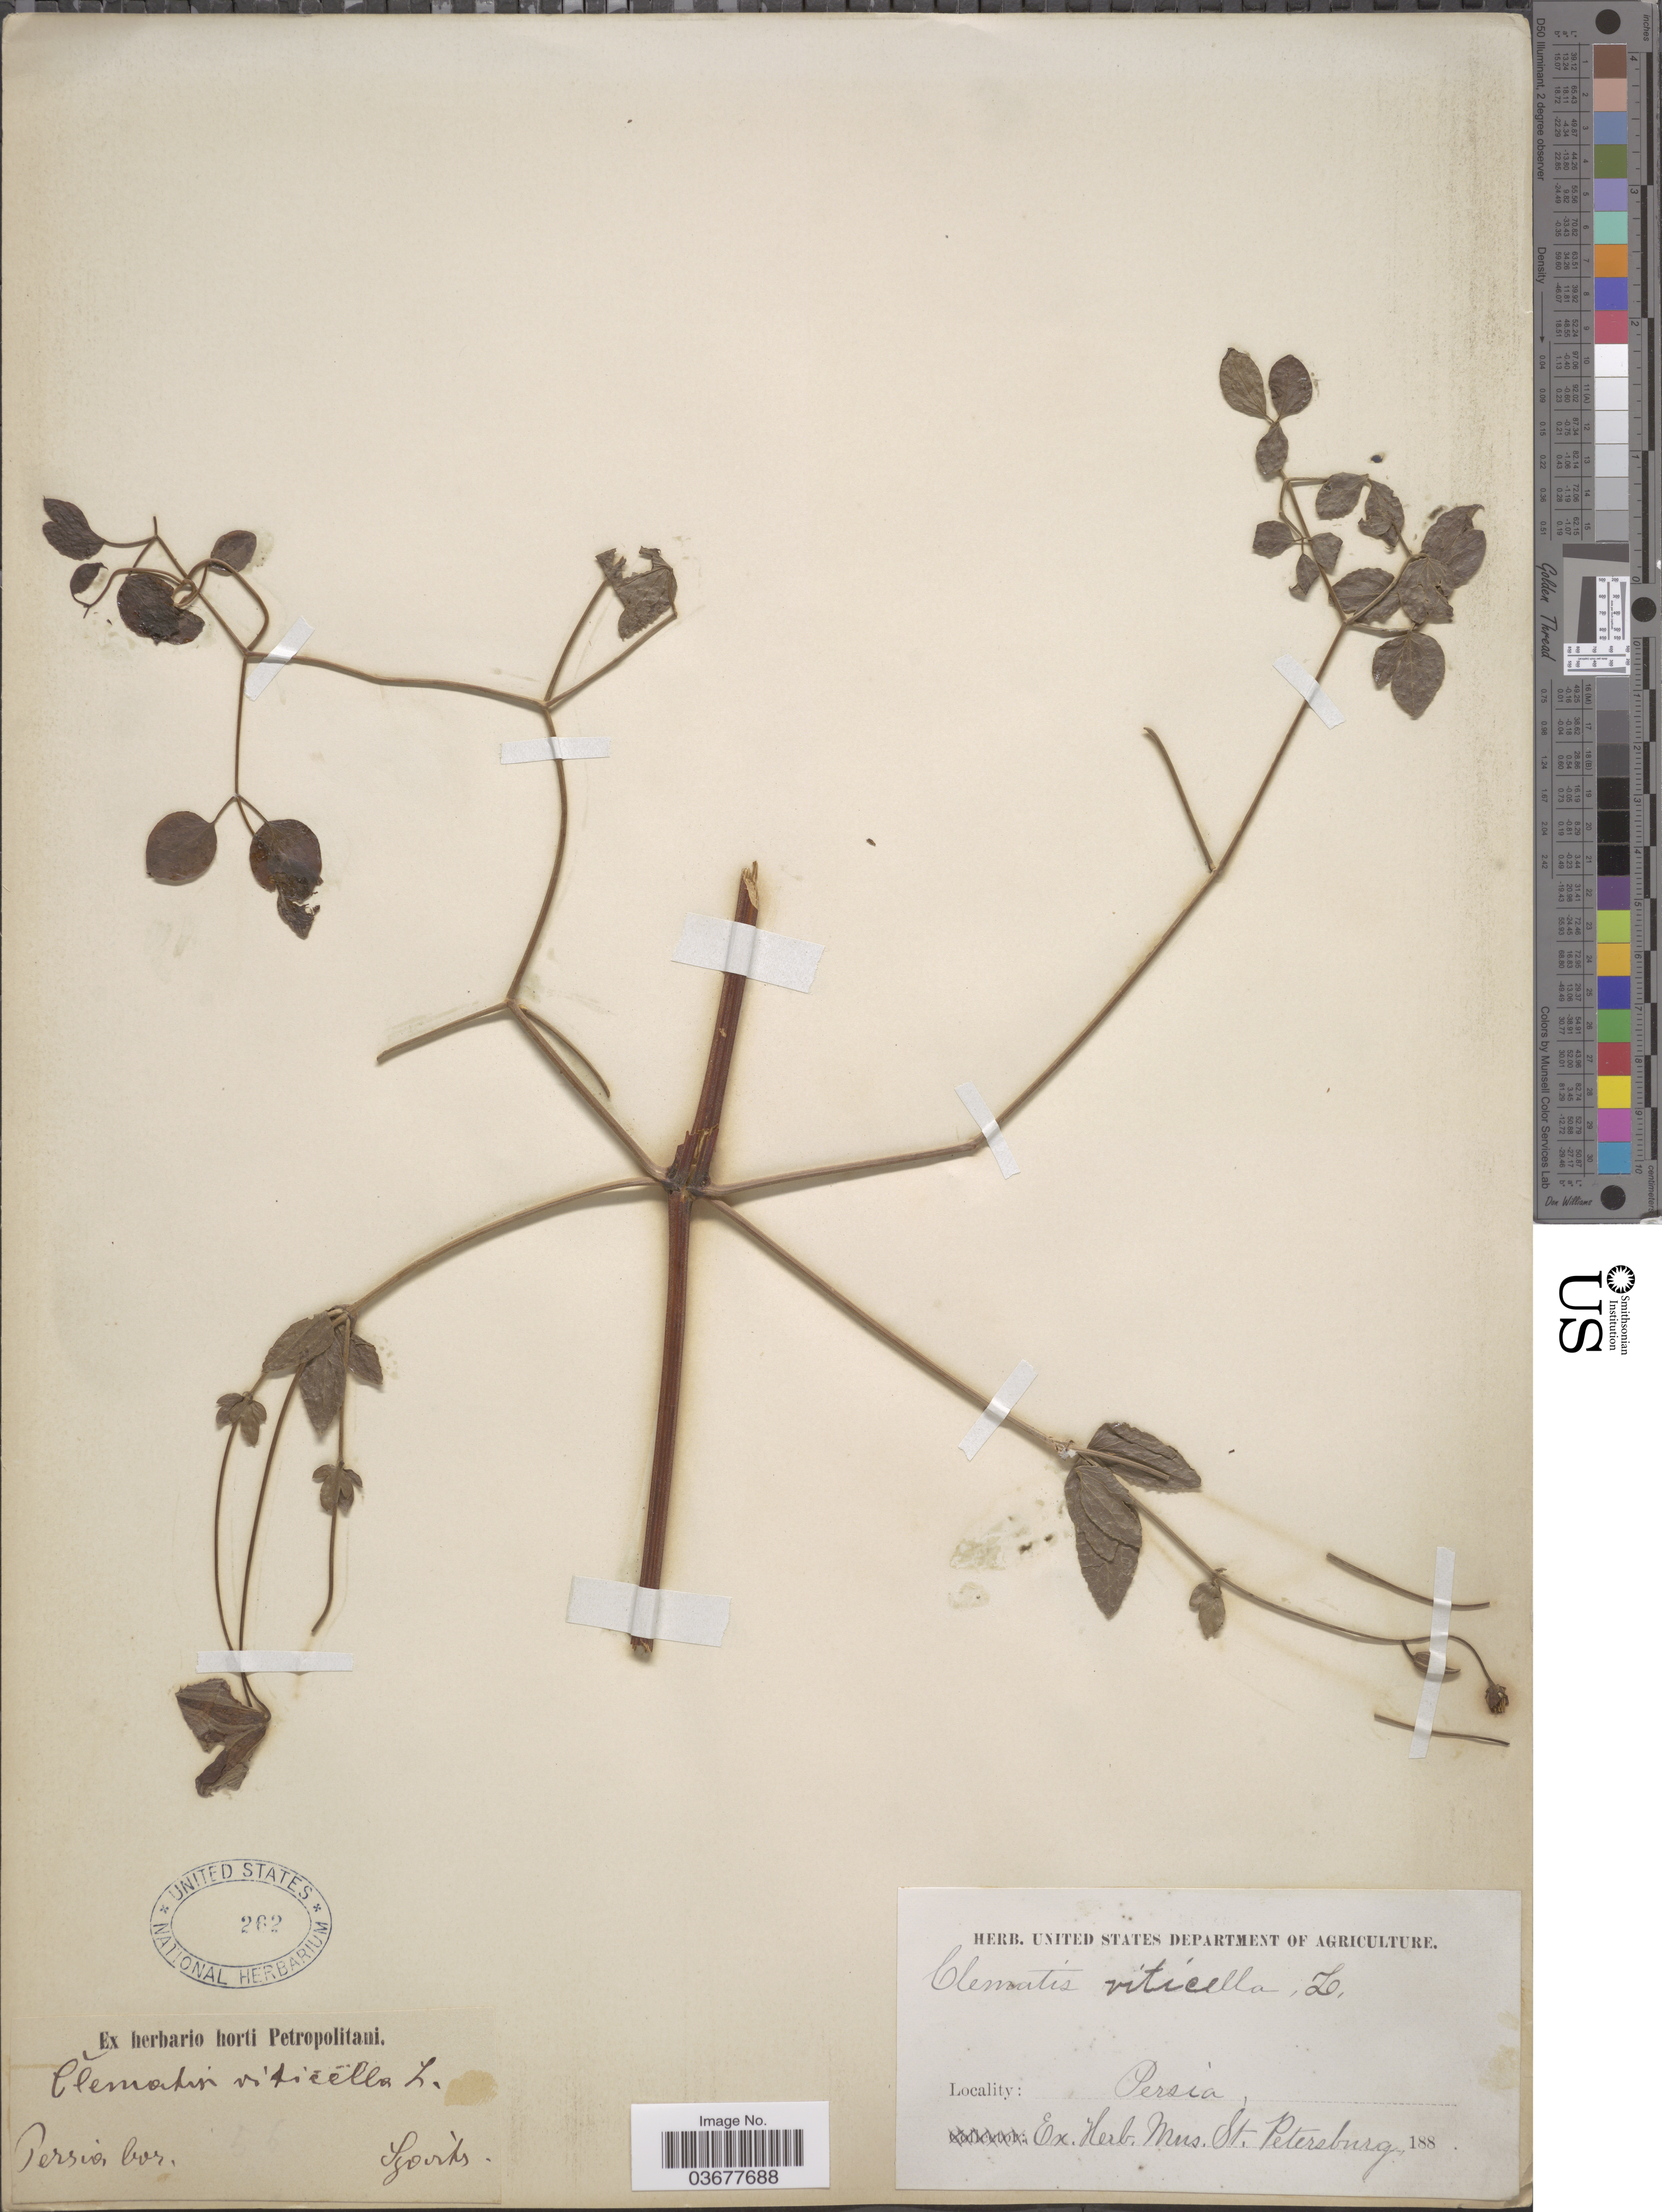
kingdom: Plantae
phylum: Tracheophyta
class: Magnoliopsida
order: Ranunculales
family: Ranunculaceae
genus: Clematis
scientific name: Clematis viticella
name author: L.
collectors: Szovits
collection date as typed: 188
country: Iran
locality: Persia bor.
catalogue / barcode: US 262